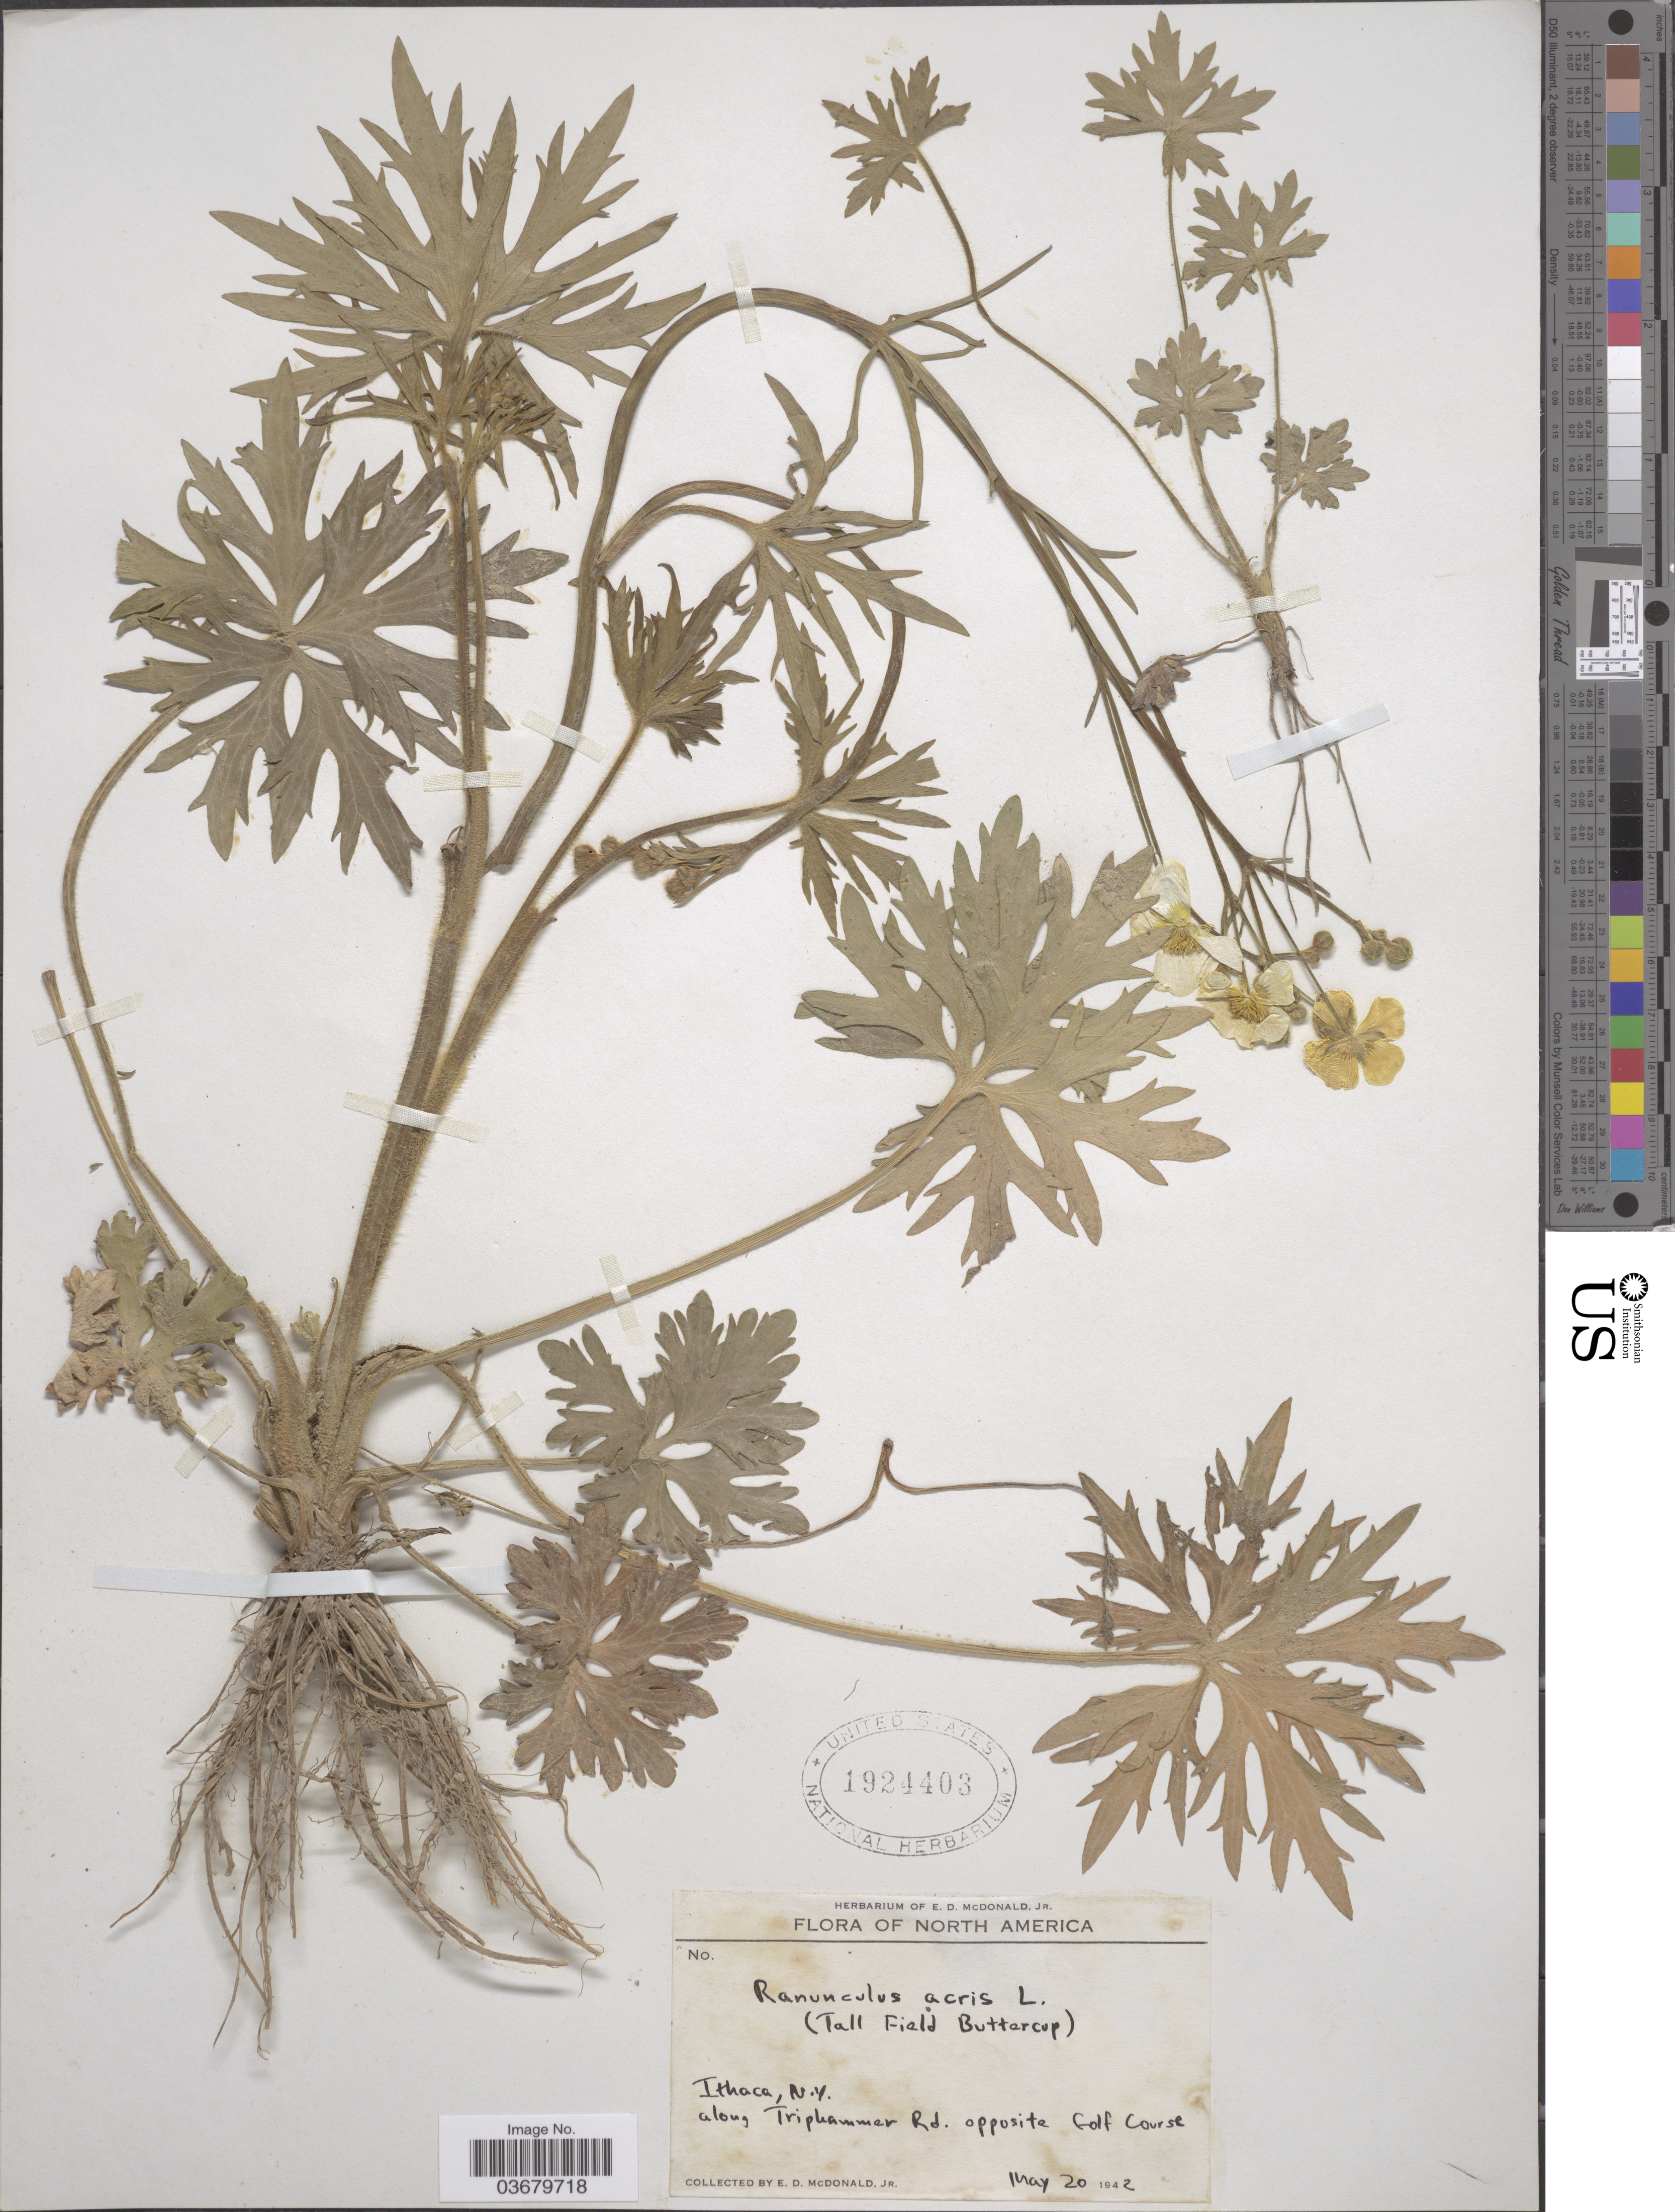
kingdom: Plantae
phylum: Tracheophyta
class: Magnoliopsida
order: Ranunculales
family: Ranunculaceae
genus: Ranunculus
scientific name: Ranunculus acris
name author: L.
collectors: E. D. McDonald Jr.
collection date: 1942-05-20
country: United States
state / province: New York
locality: Ithaca. Along Triphammer Rd. opposite Golf Course.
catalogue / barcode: US 1924403